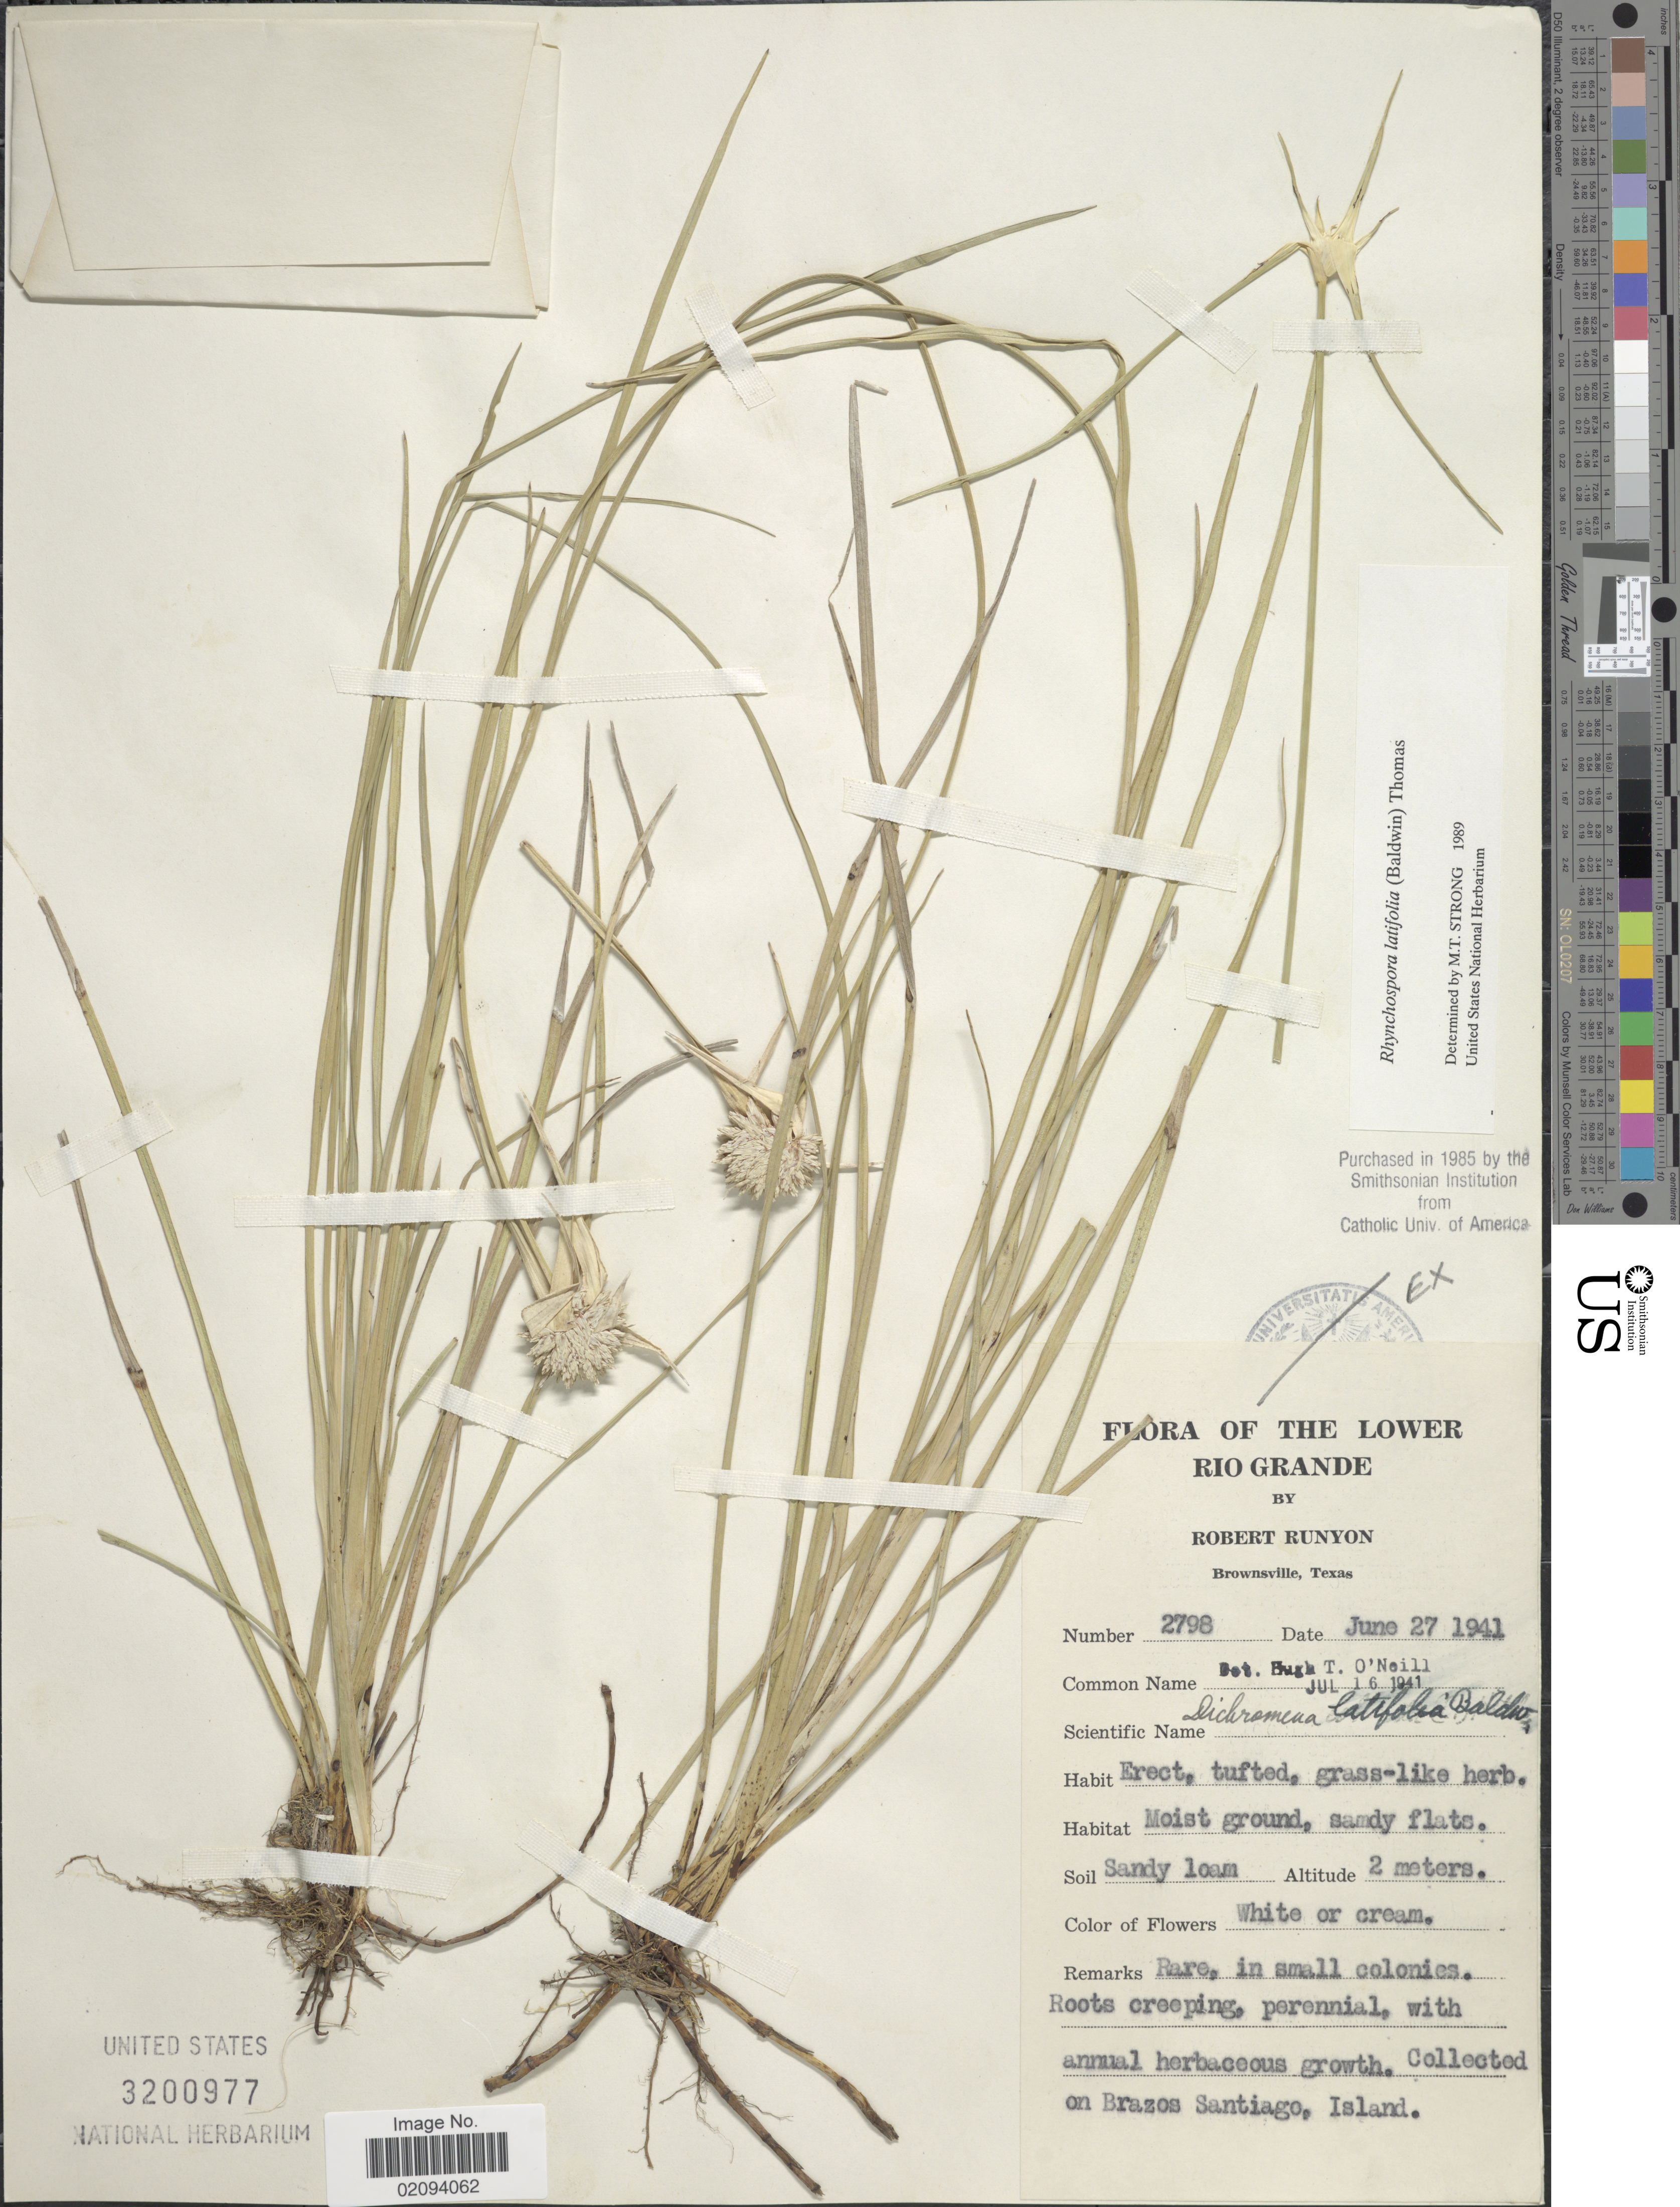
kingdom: Plantae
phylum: Tracheophyta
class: Liliopsida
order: Poales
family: Cyperaceae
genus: Rhynchospora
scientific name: Rhynchospora latifolia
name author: (Baldwin ex Elliott) W.W. Thomas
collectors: R. Runyon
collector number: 2798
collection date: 1941-06-27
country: United States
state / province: Texas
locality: Lower Rio Grande. Brazos Santiago, Island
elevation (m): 2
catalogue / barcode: US 3200977